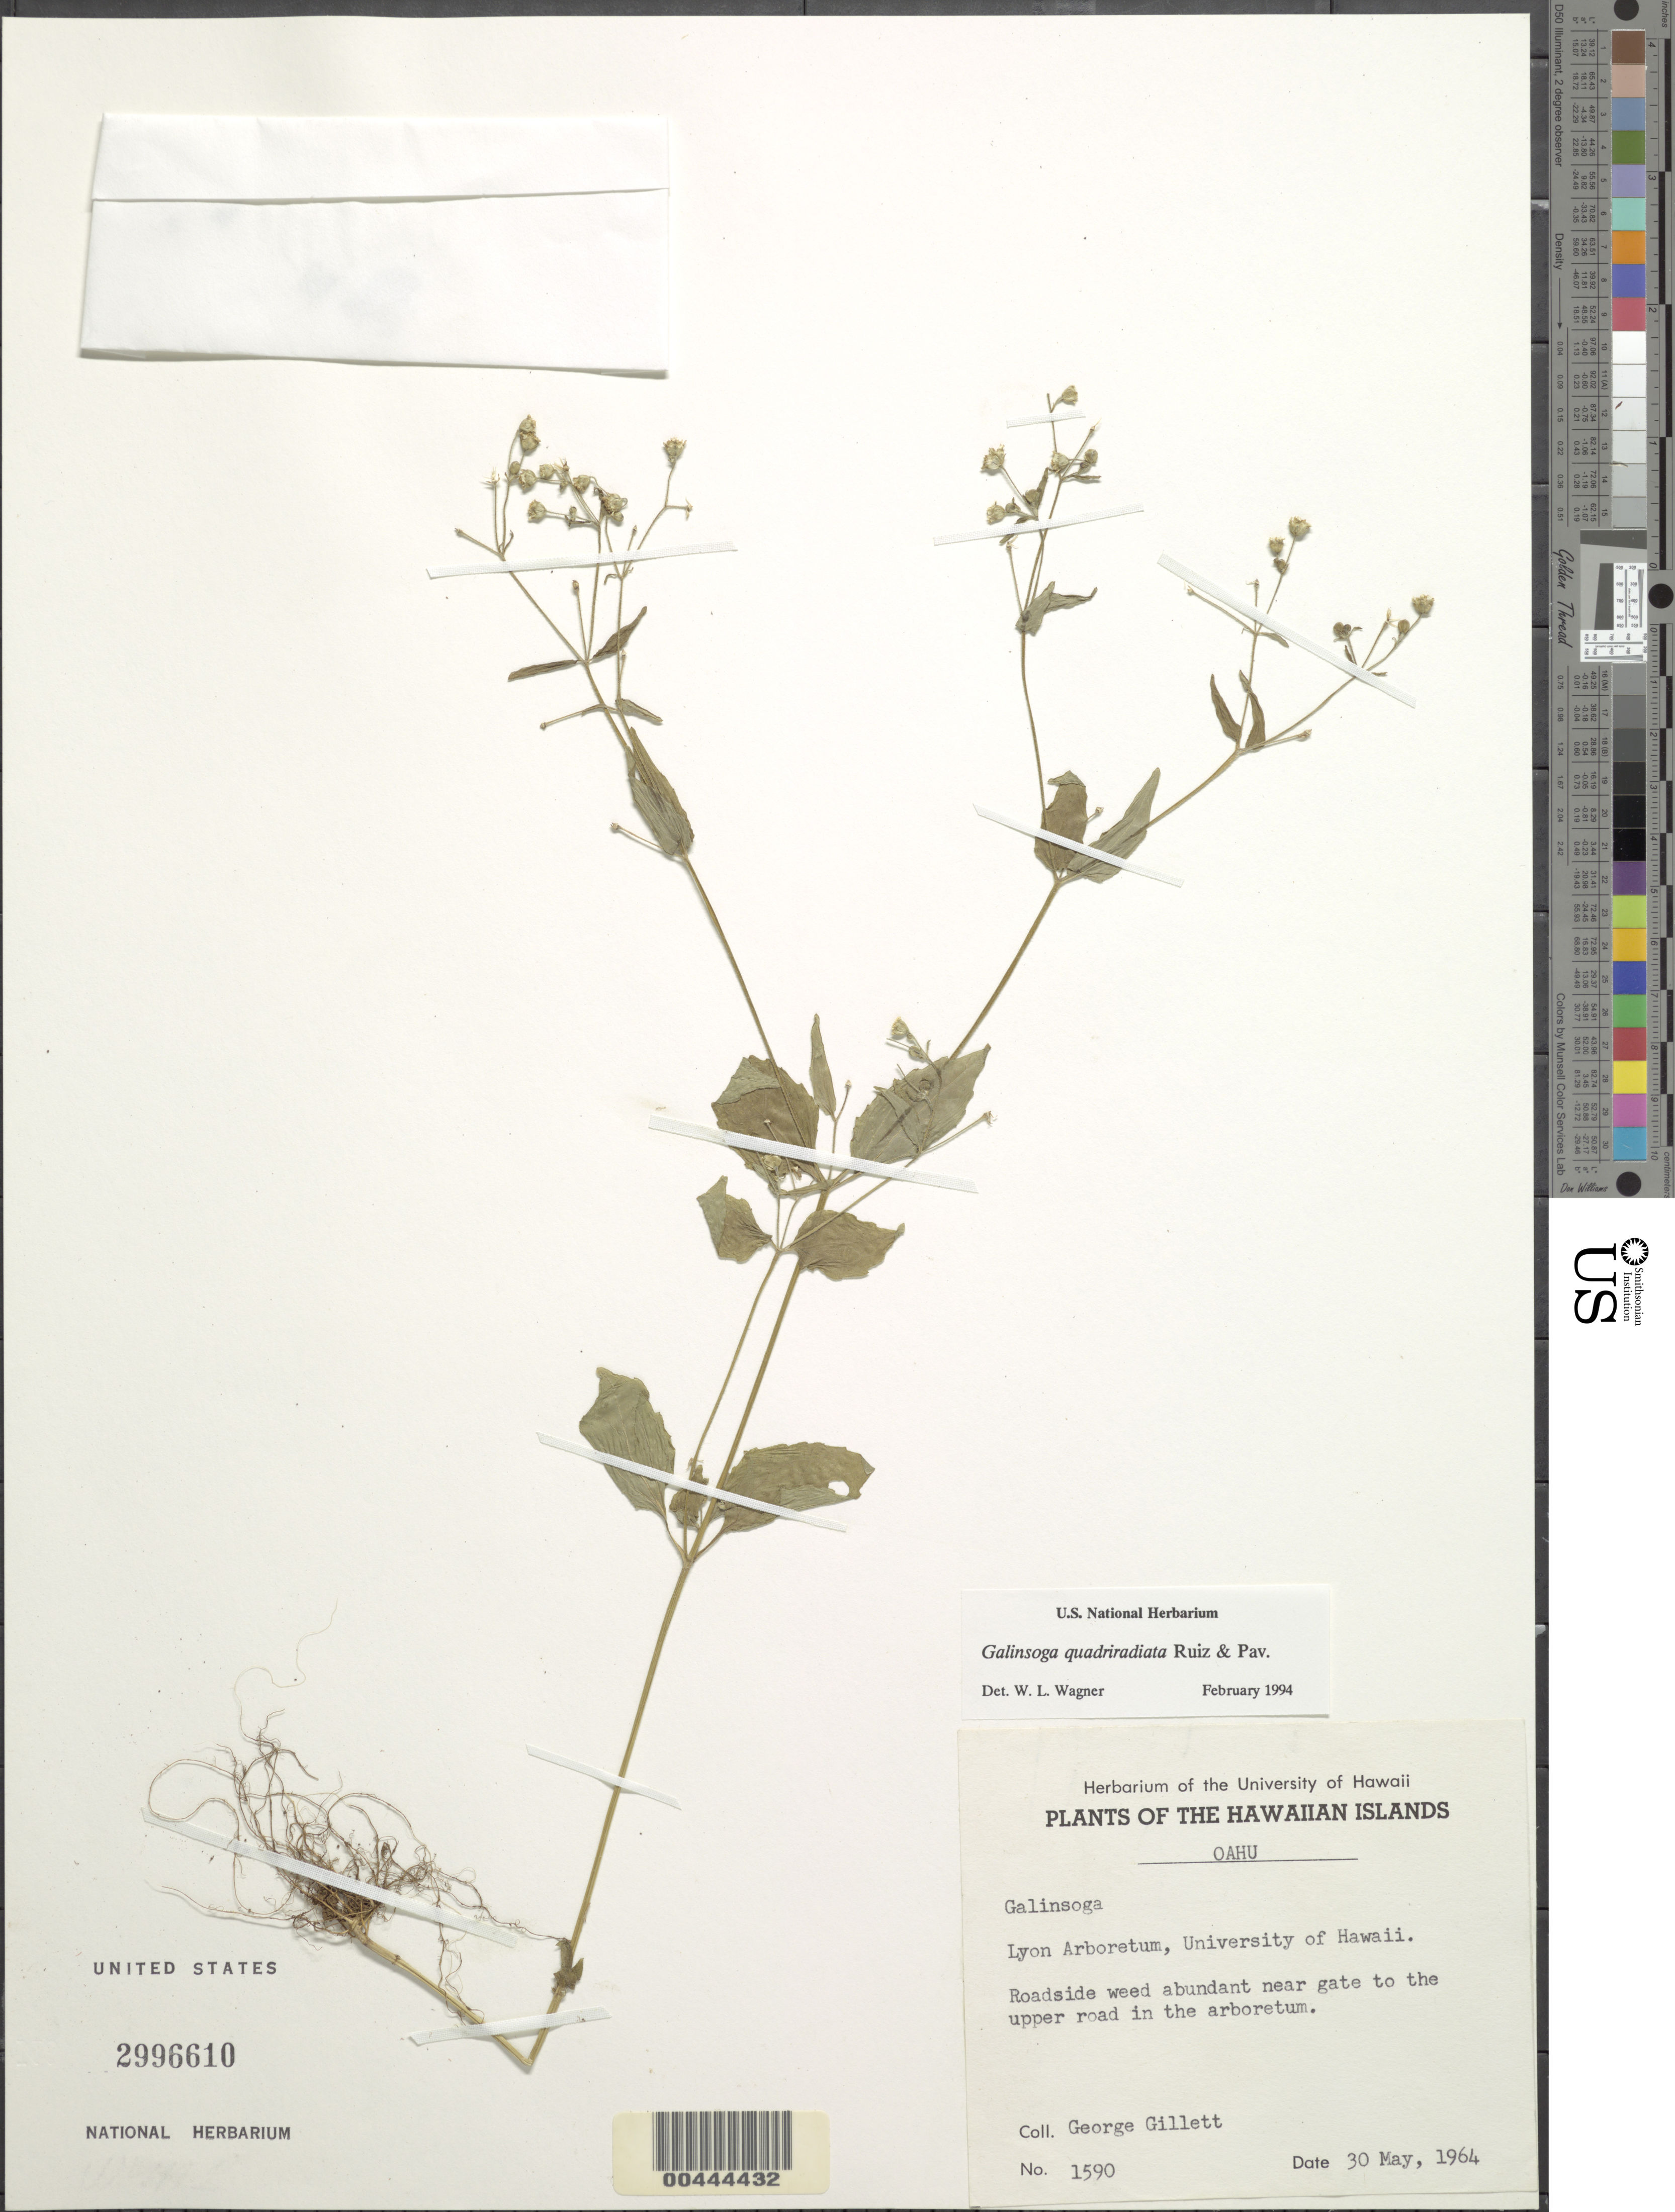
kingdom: Plantae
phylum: Tracheophyta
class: Magnoliopsida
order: Asterales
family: Asteraceae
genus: Galinsoga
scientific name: Galinsoga quadriradiata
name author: Ruiz & Pav.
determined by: Wagner, W. L., (BOT), Smithsonian Institution - National Museum of Natural History (UNITED STATES)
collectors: G. Gillett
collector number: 1590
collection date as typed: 30 May 1964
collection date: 1964-05-30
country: United States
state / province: Hawaii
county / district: Honolulu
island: Oahu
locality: Lyon Arboretum, University of Hawaii, near gate to the upper road in the arboretum.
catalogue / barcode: US 2996610